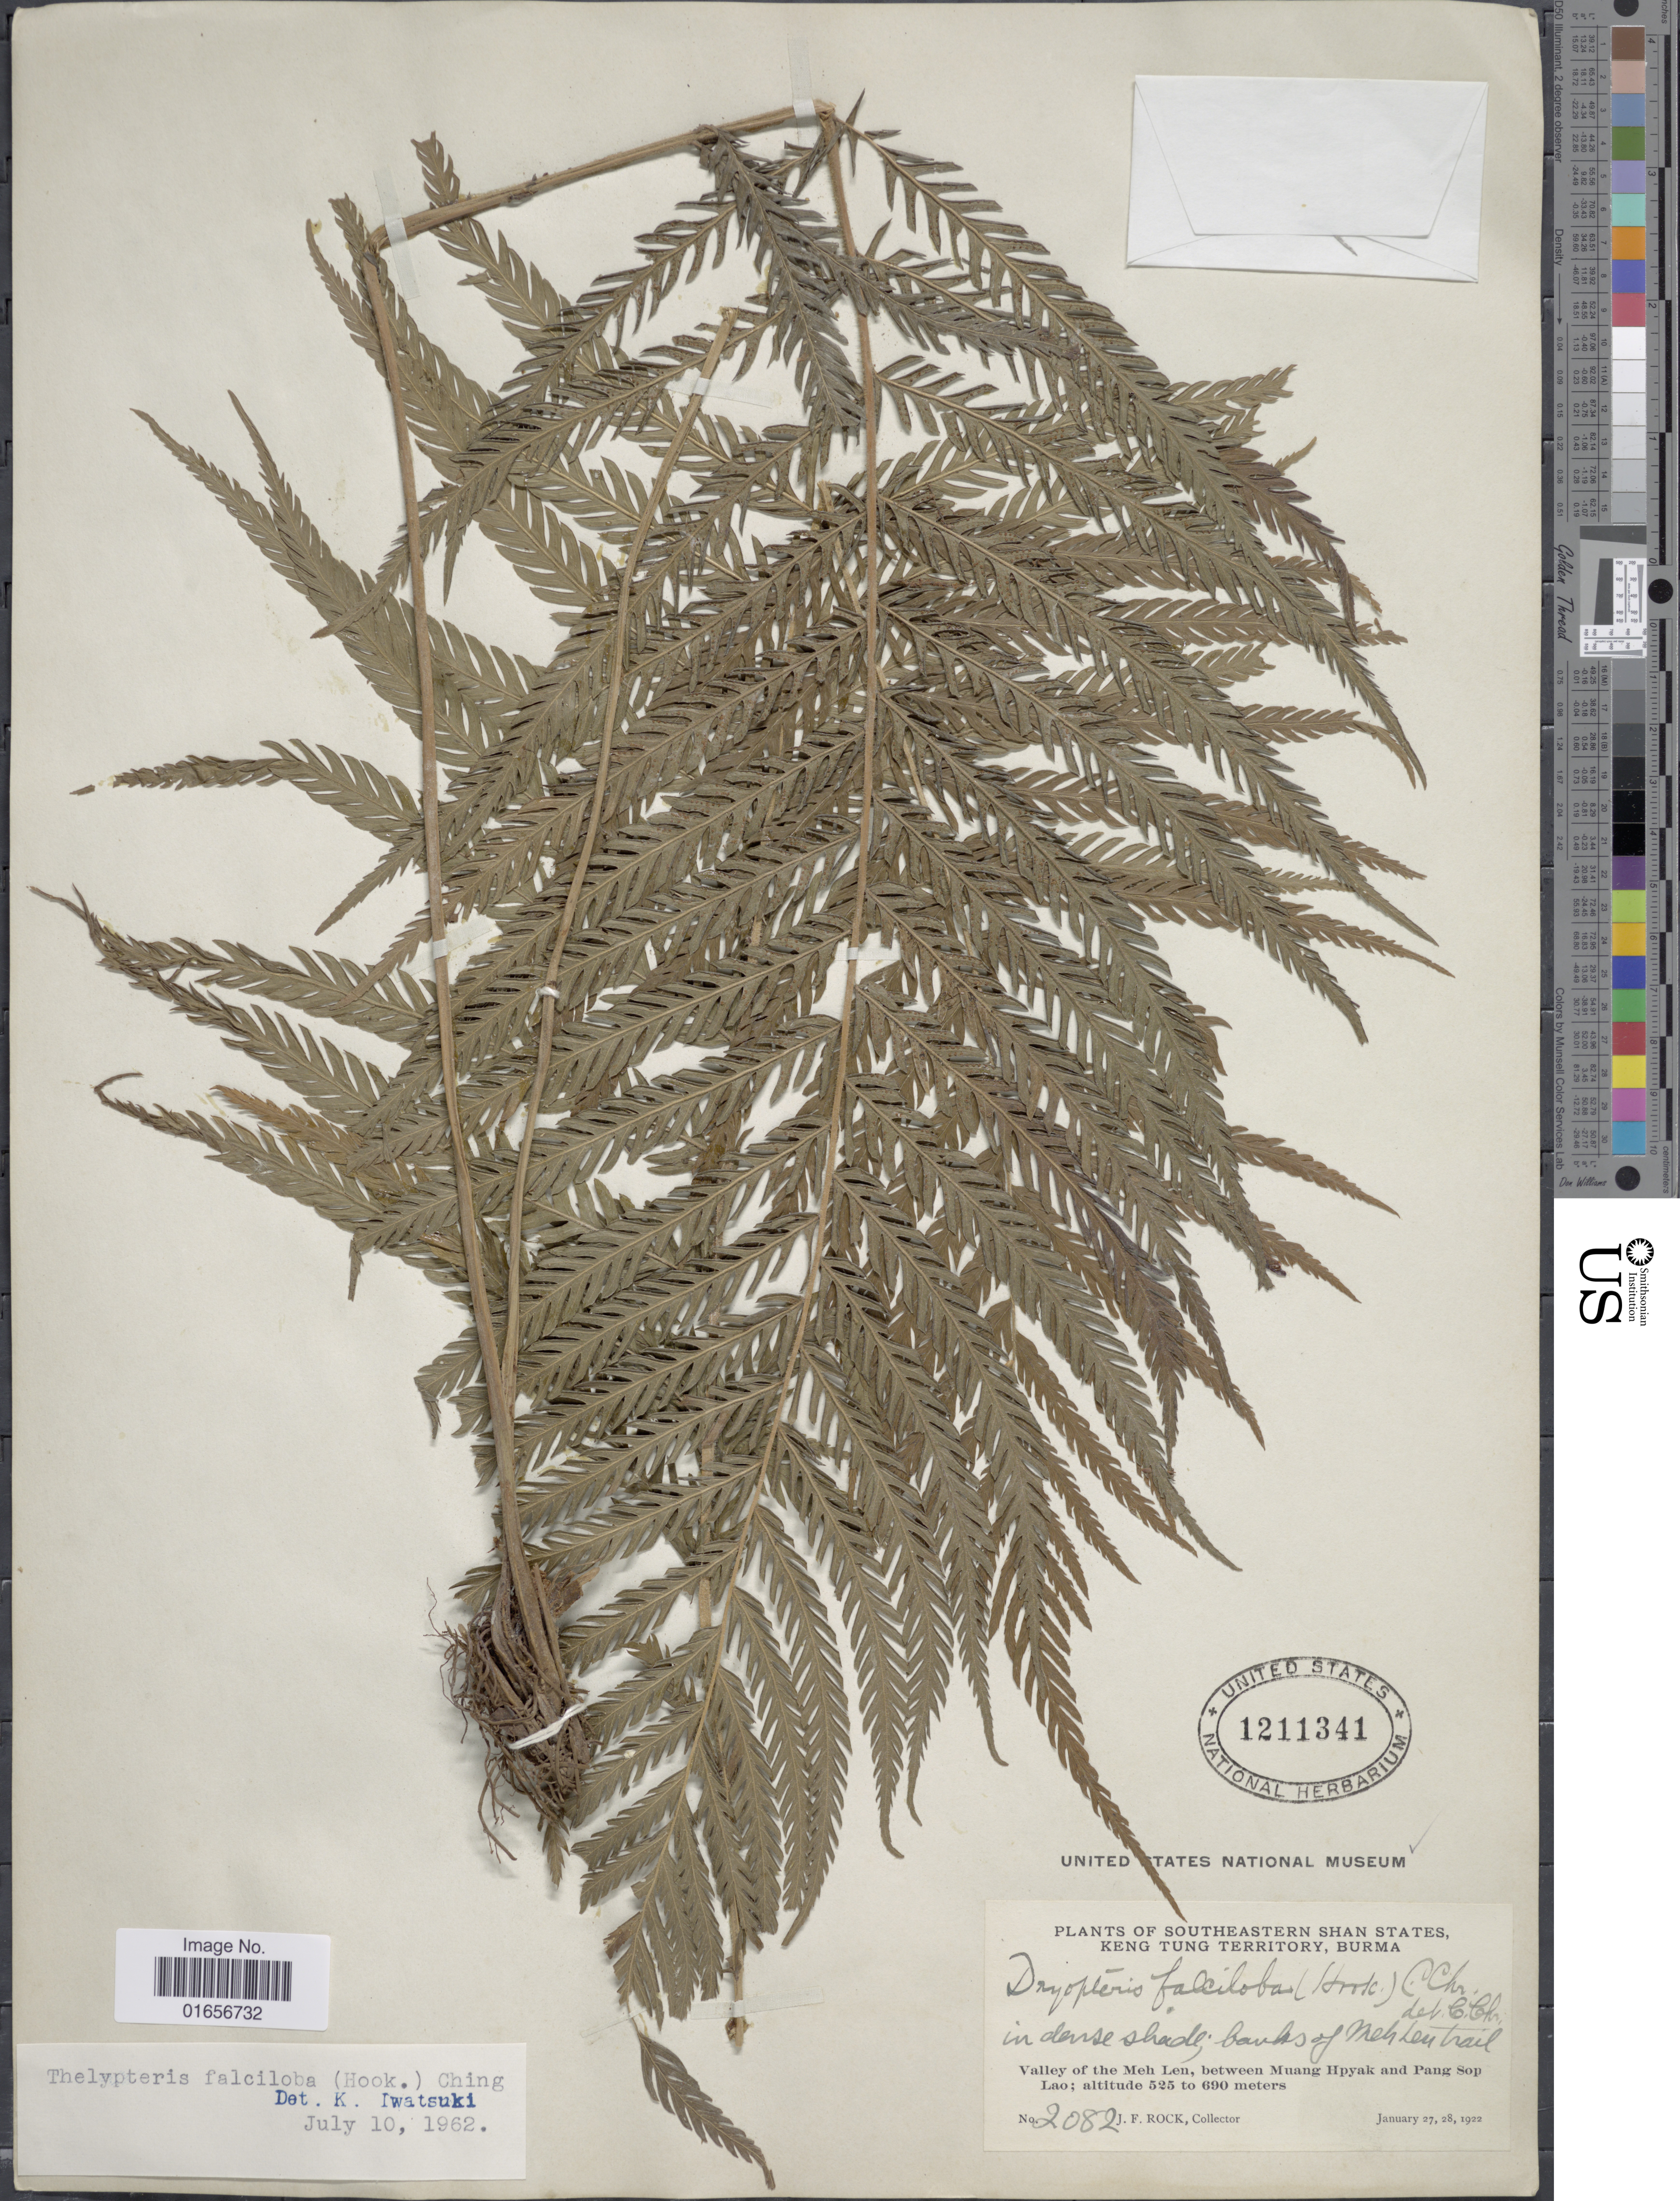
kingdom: Plantae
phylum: Tracheophyta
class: Polypodiopsida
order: Polypodiales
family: Thelypteridaceae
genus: Pseudocyclosorus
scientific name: Pseudocyclosorus falcilobus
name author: (Hook.) Ching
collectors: J. Rock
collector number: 2082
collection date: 1922-01-27/1922-01-28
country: Myanmar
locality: Southeastern Shan States, Keng Tung territory, Burma. Valley of the Meh Len, between Muang Hpyak and Pang Sop Lao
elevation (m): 525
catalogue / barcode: US 1211341